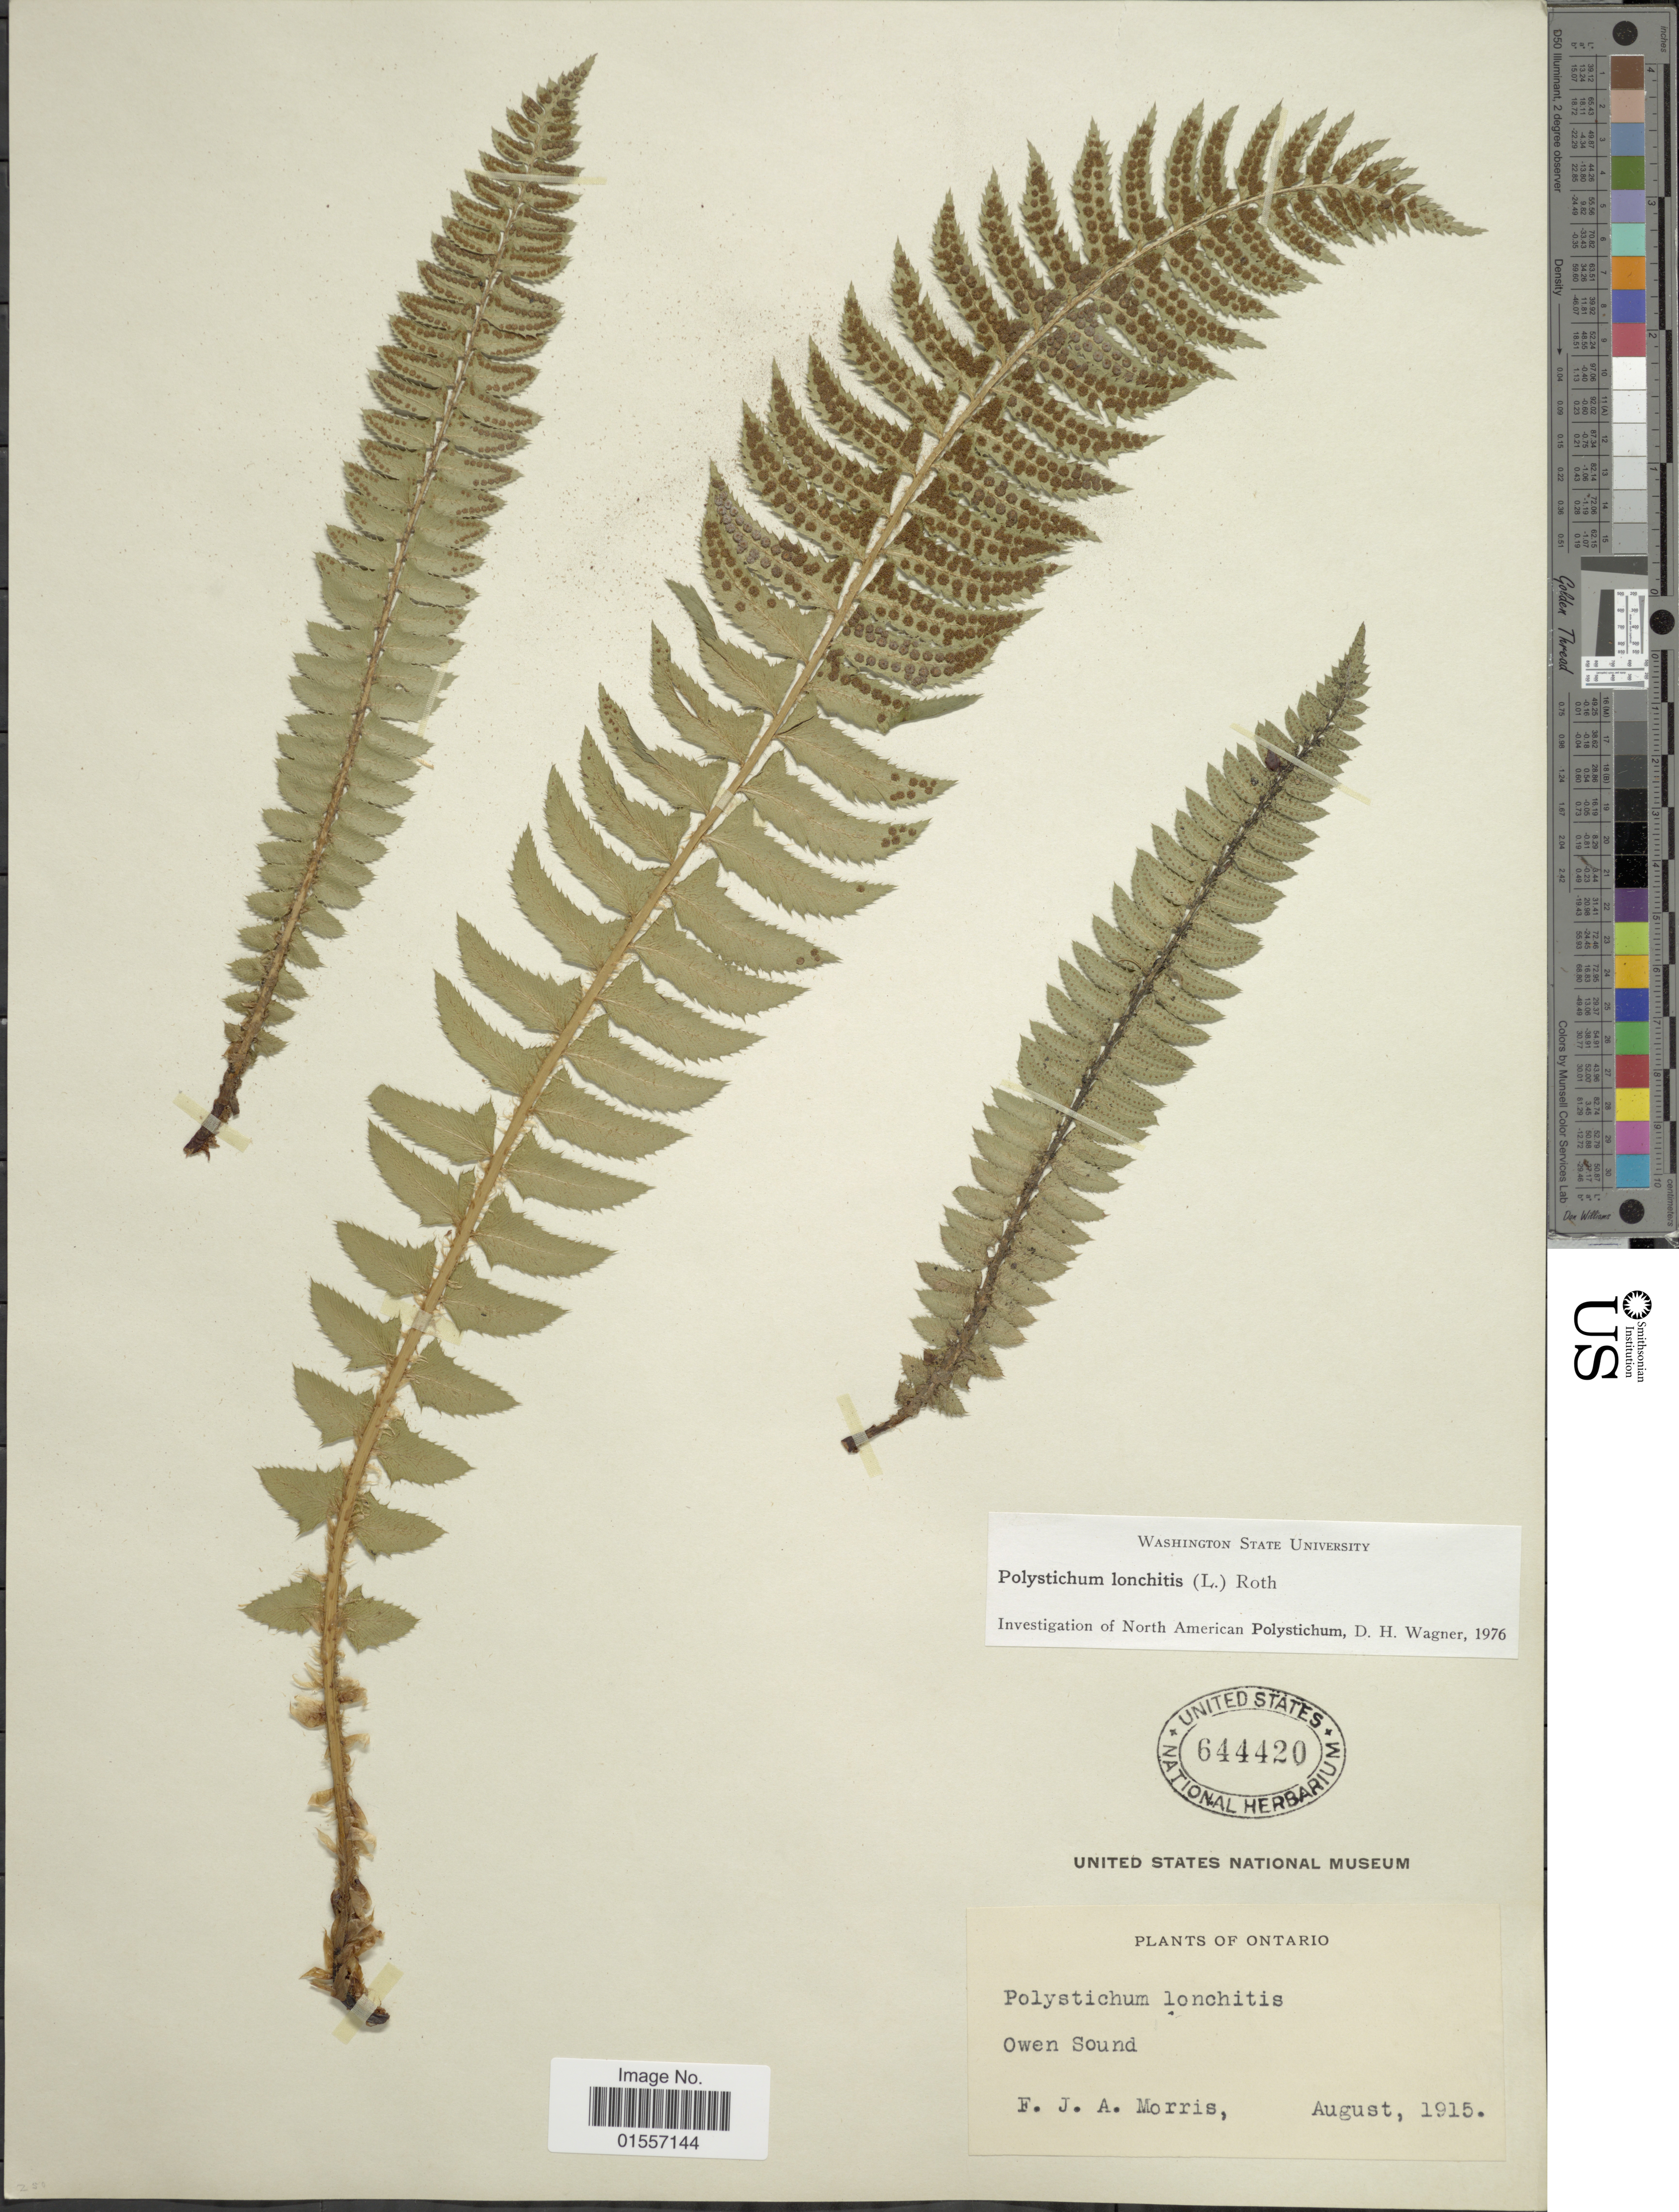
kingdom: Plantae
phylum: Tracheophyta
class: Polypodiopsida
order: Polypodiales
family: Dryopteridaceae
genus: Polystichum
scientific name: Polystichum lonchitis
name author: (Roth) L.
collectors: F. Morris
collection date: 1915-08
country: Canada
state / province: Ontario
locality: Owen Sound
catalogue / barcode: US 644420